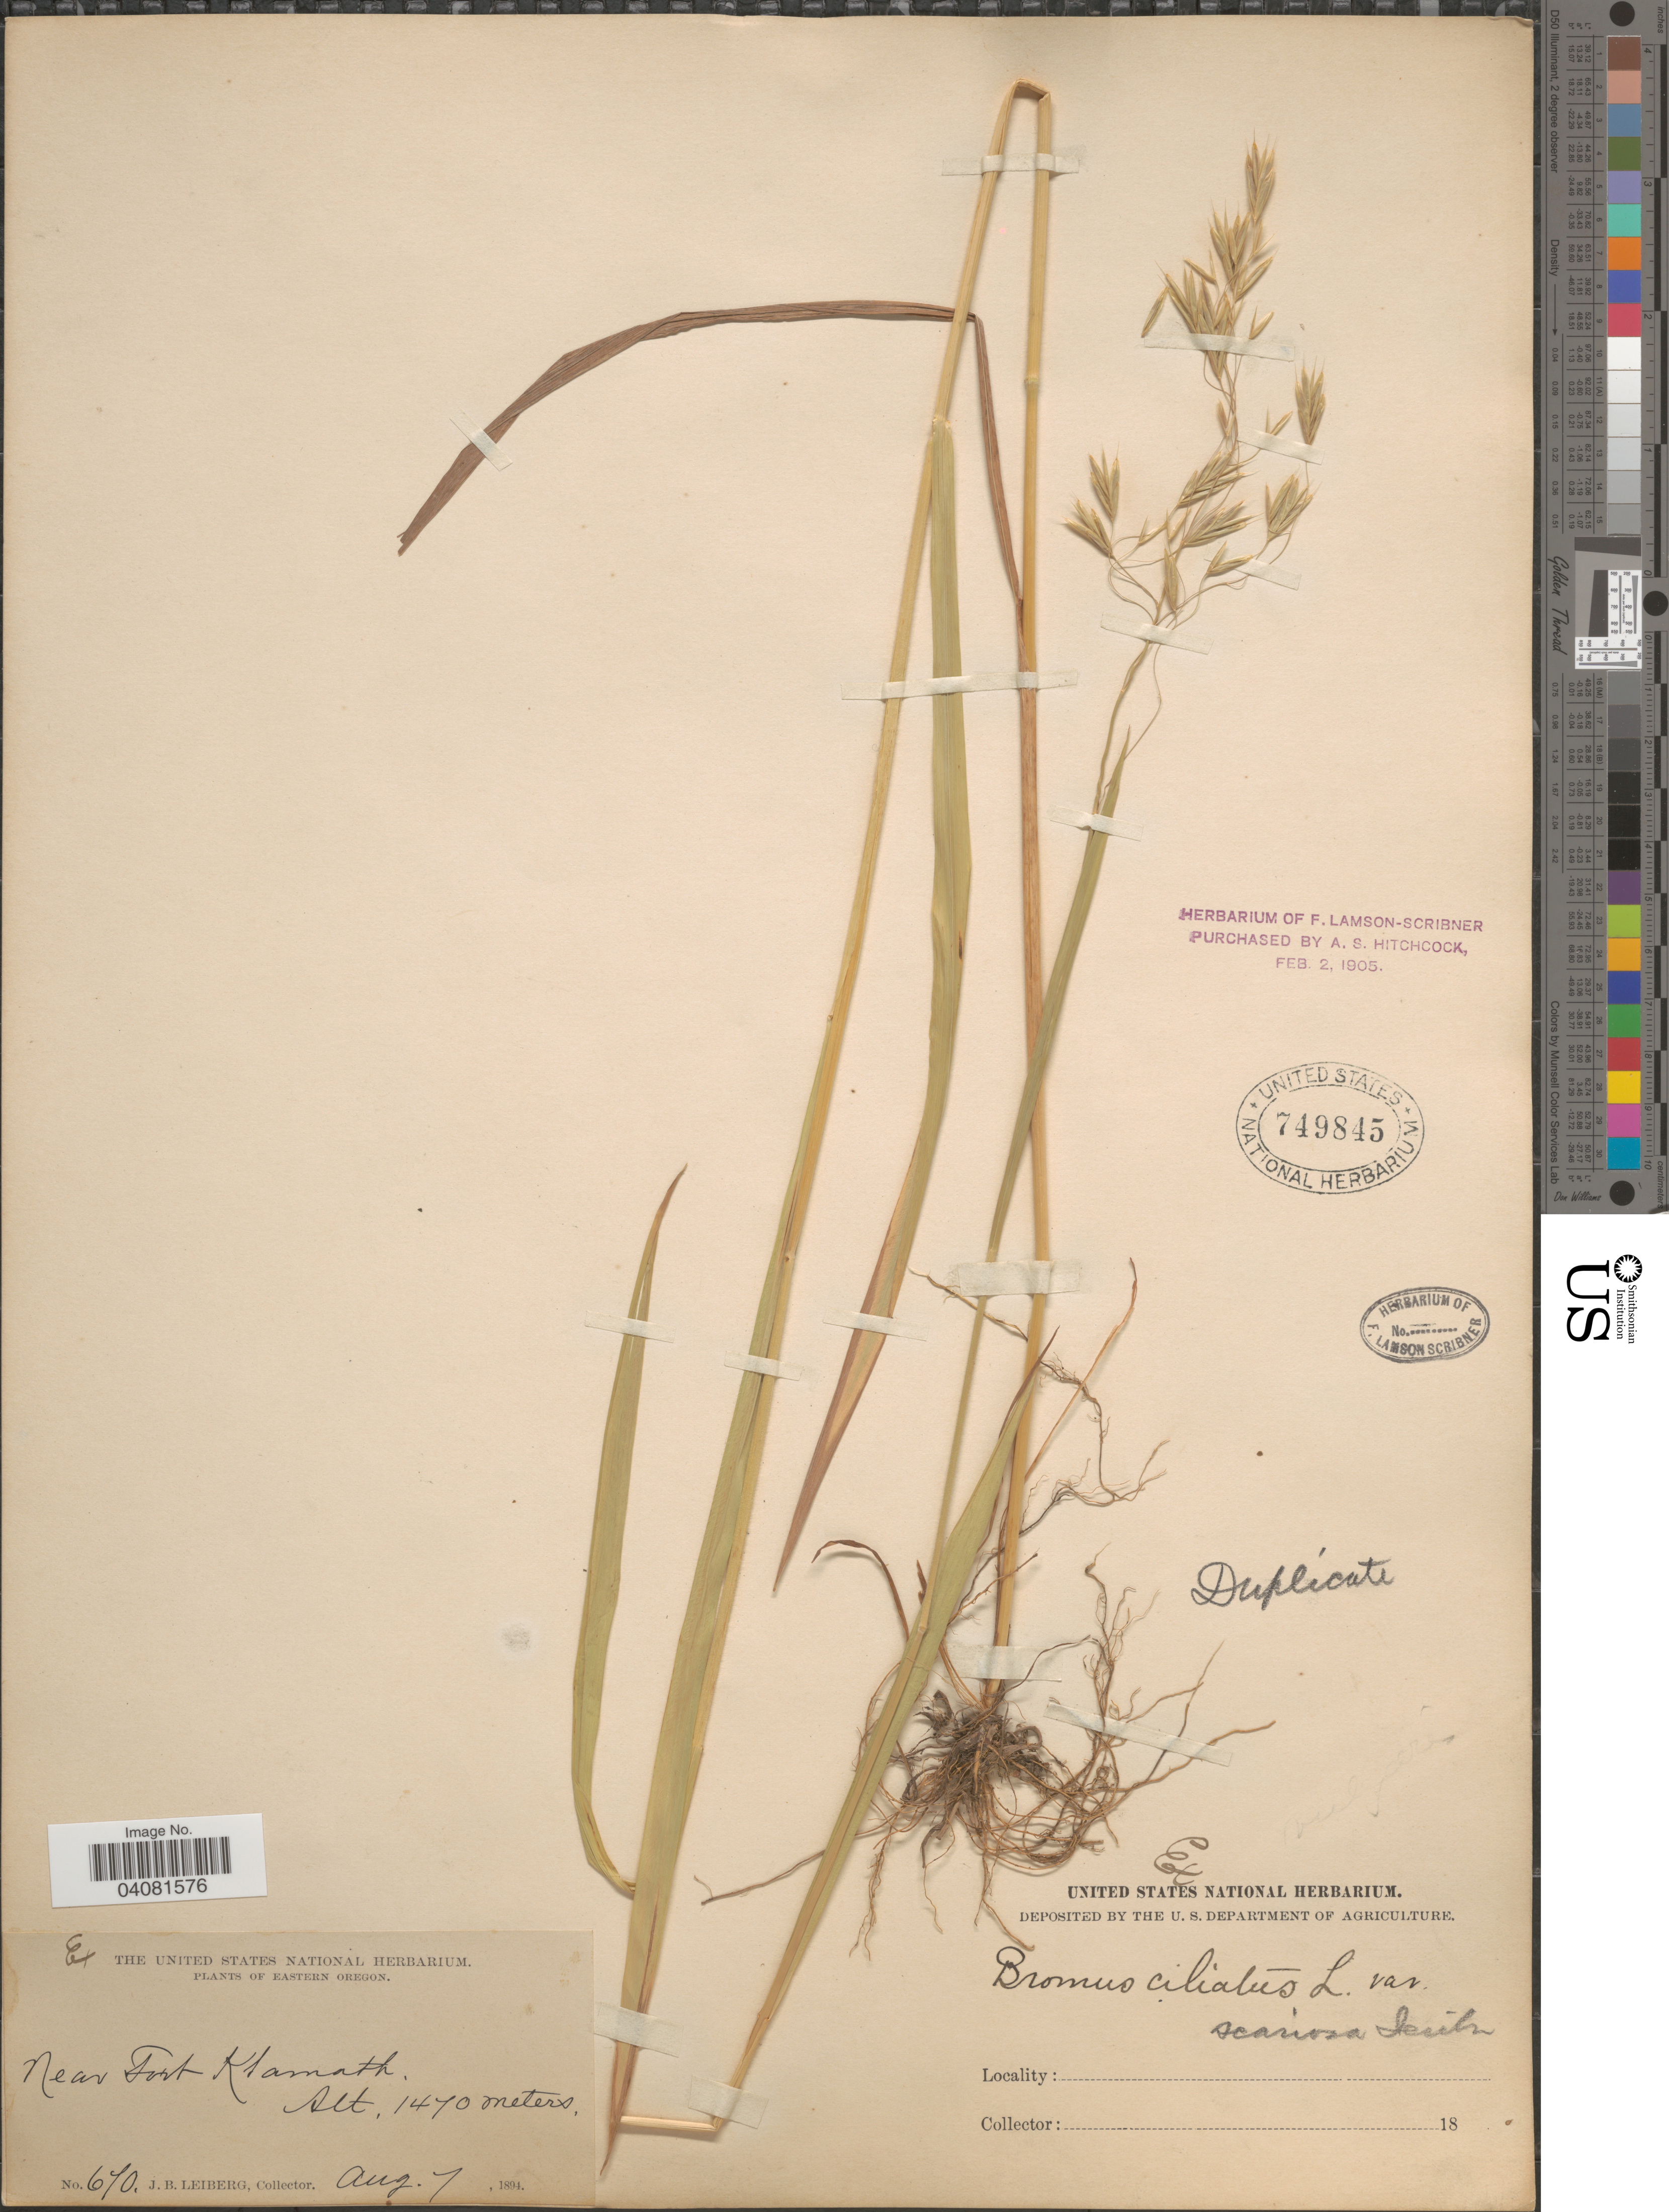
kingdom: Plantae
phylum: Tracheophyta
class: Liliopsida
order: Poales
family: Poaceae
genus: Bromus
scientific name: Bromus ciliatus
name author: L.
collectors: J. B. Leiberg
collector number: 670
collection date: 1894-08-07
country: United States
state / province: Oregon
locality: Eastern Oregon. Near Fort Klamath.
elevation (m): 1470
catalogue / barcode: US 749845